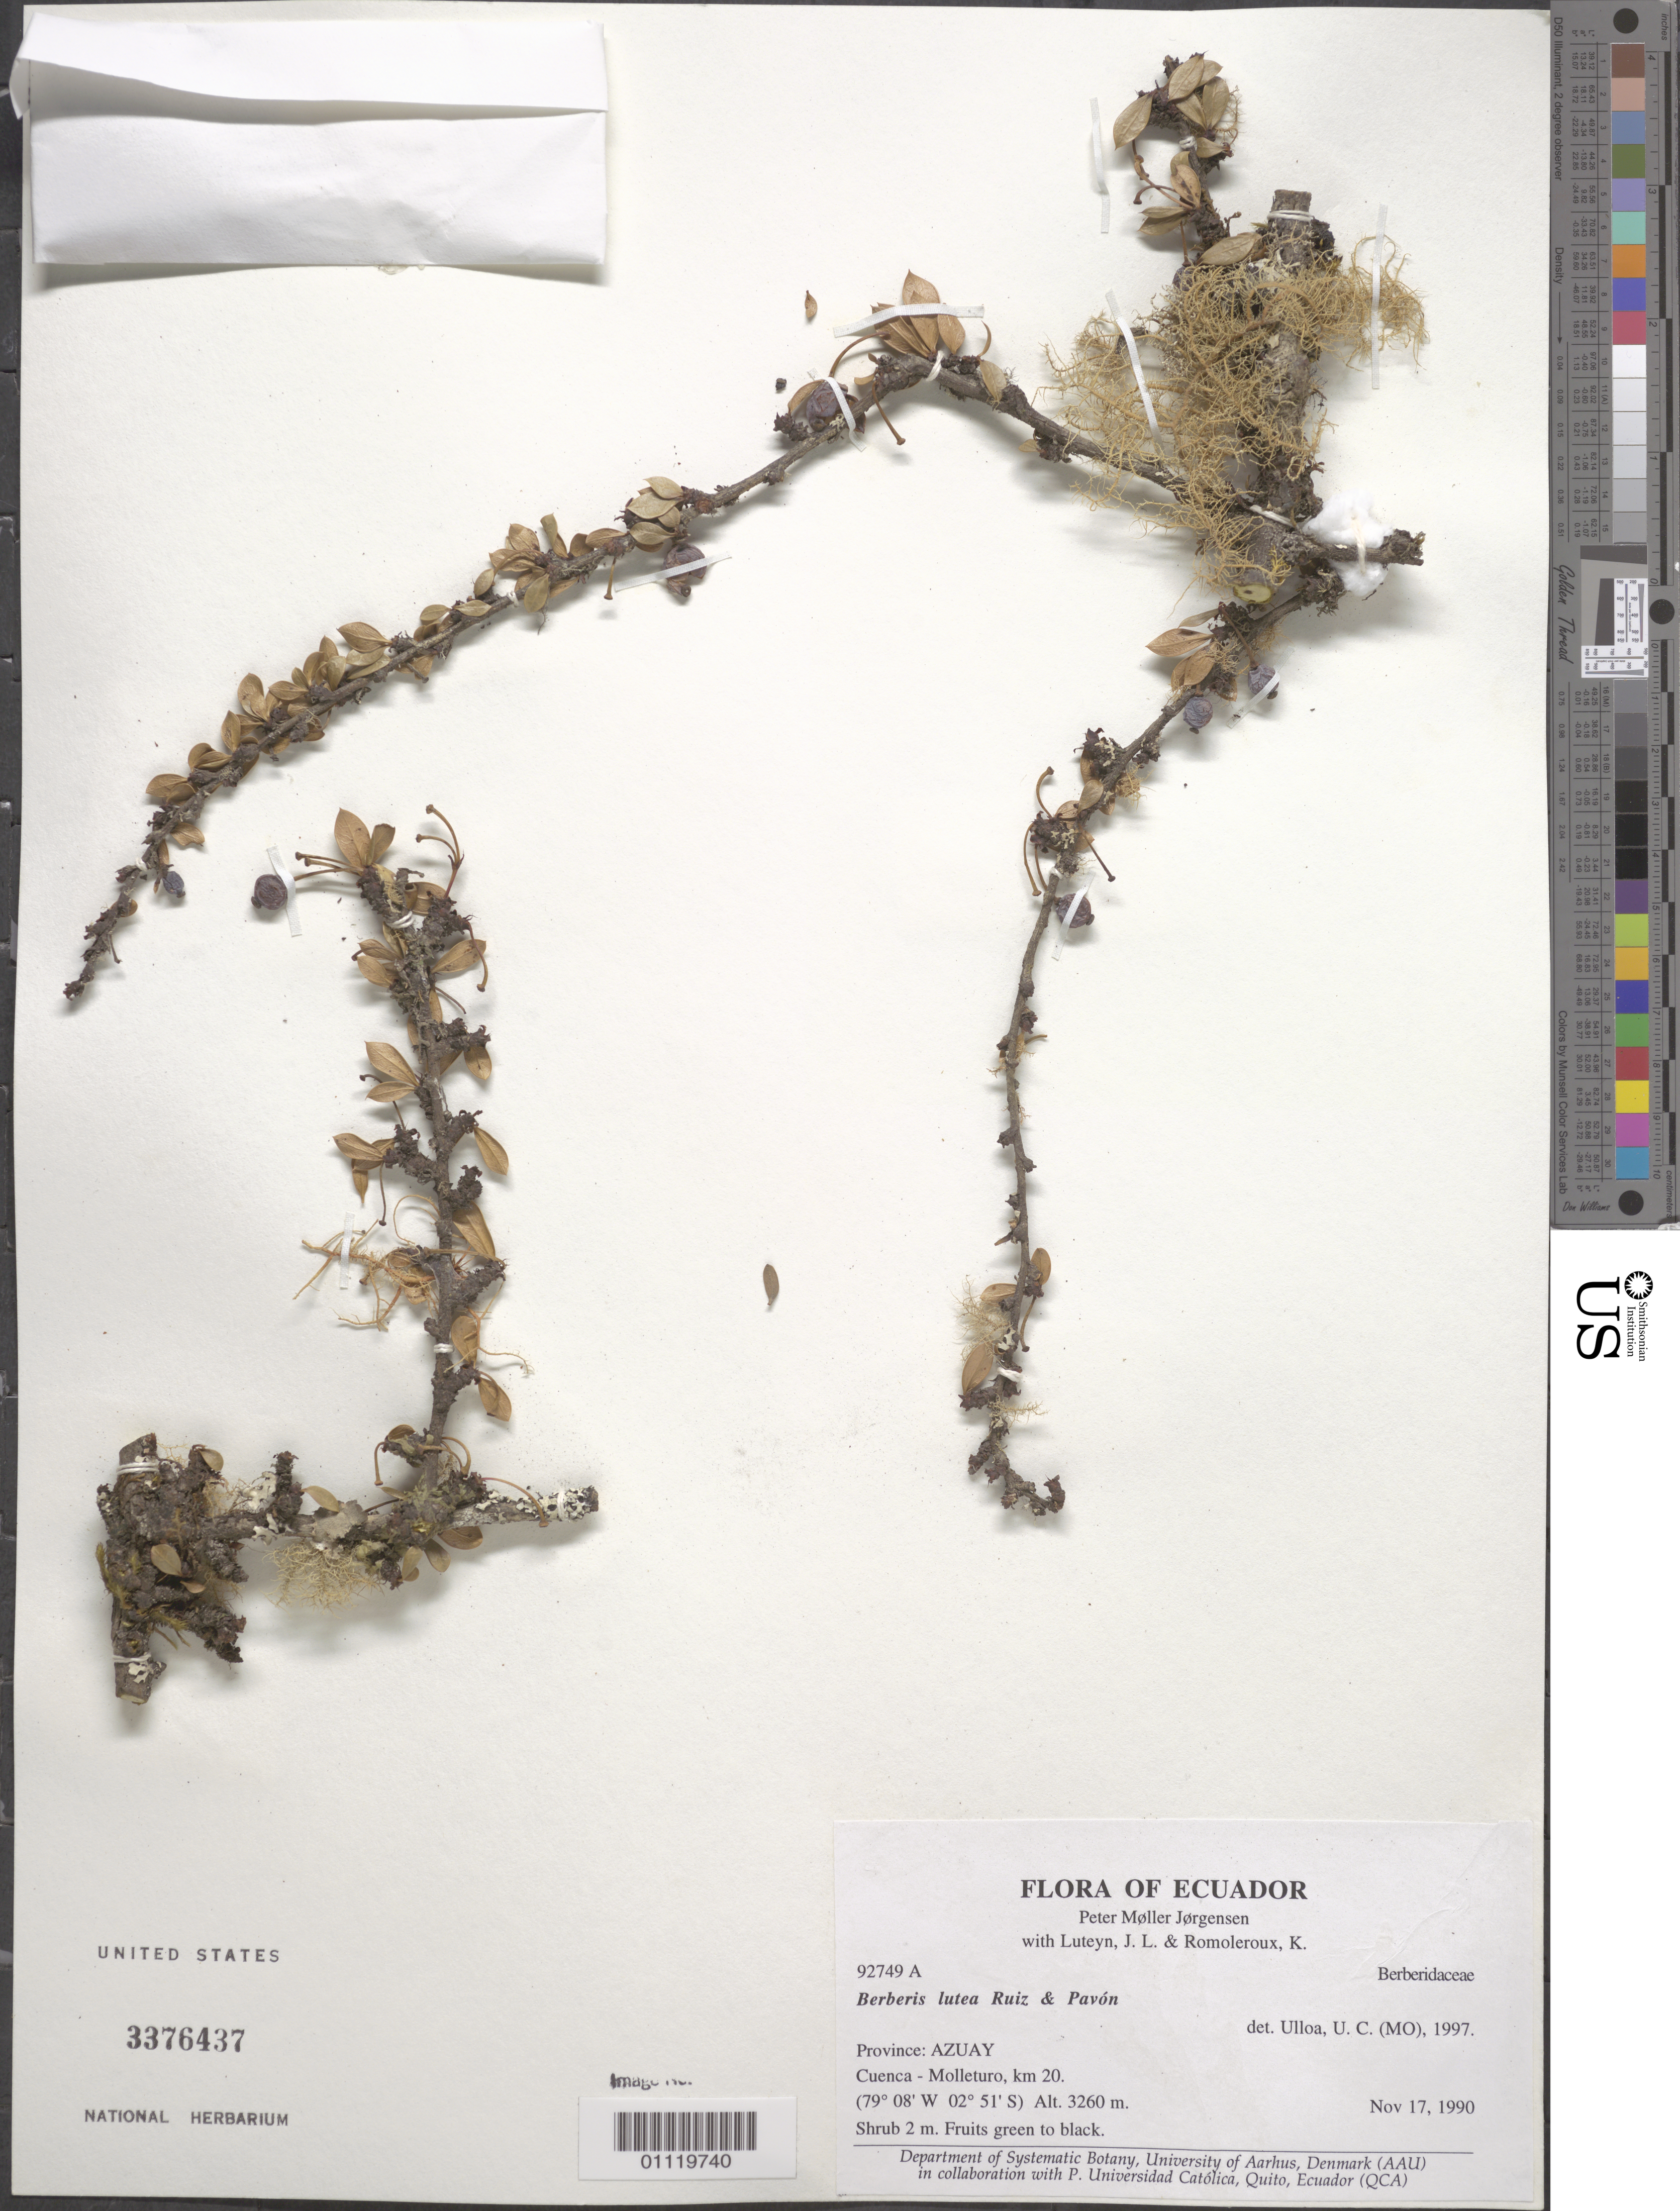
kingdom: Plantae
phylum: Tracheophyta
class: Magnoliopsida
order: Ranunculales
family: Berberidaceae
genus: Berberis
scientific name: Berberis lutea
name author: Ruiz & Pav.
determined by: Ulloa, C.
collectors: P. Jorgensen, J. L. Luteyn & K. Romoleroux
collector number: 92749 A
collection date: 1990-11-17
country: Ecuador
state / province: Azuay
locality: Cuenca-Molleturo, km 20.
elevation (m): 3260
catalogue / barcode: US 3376437